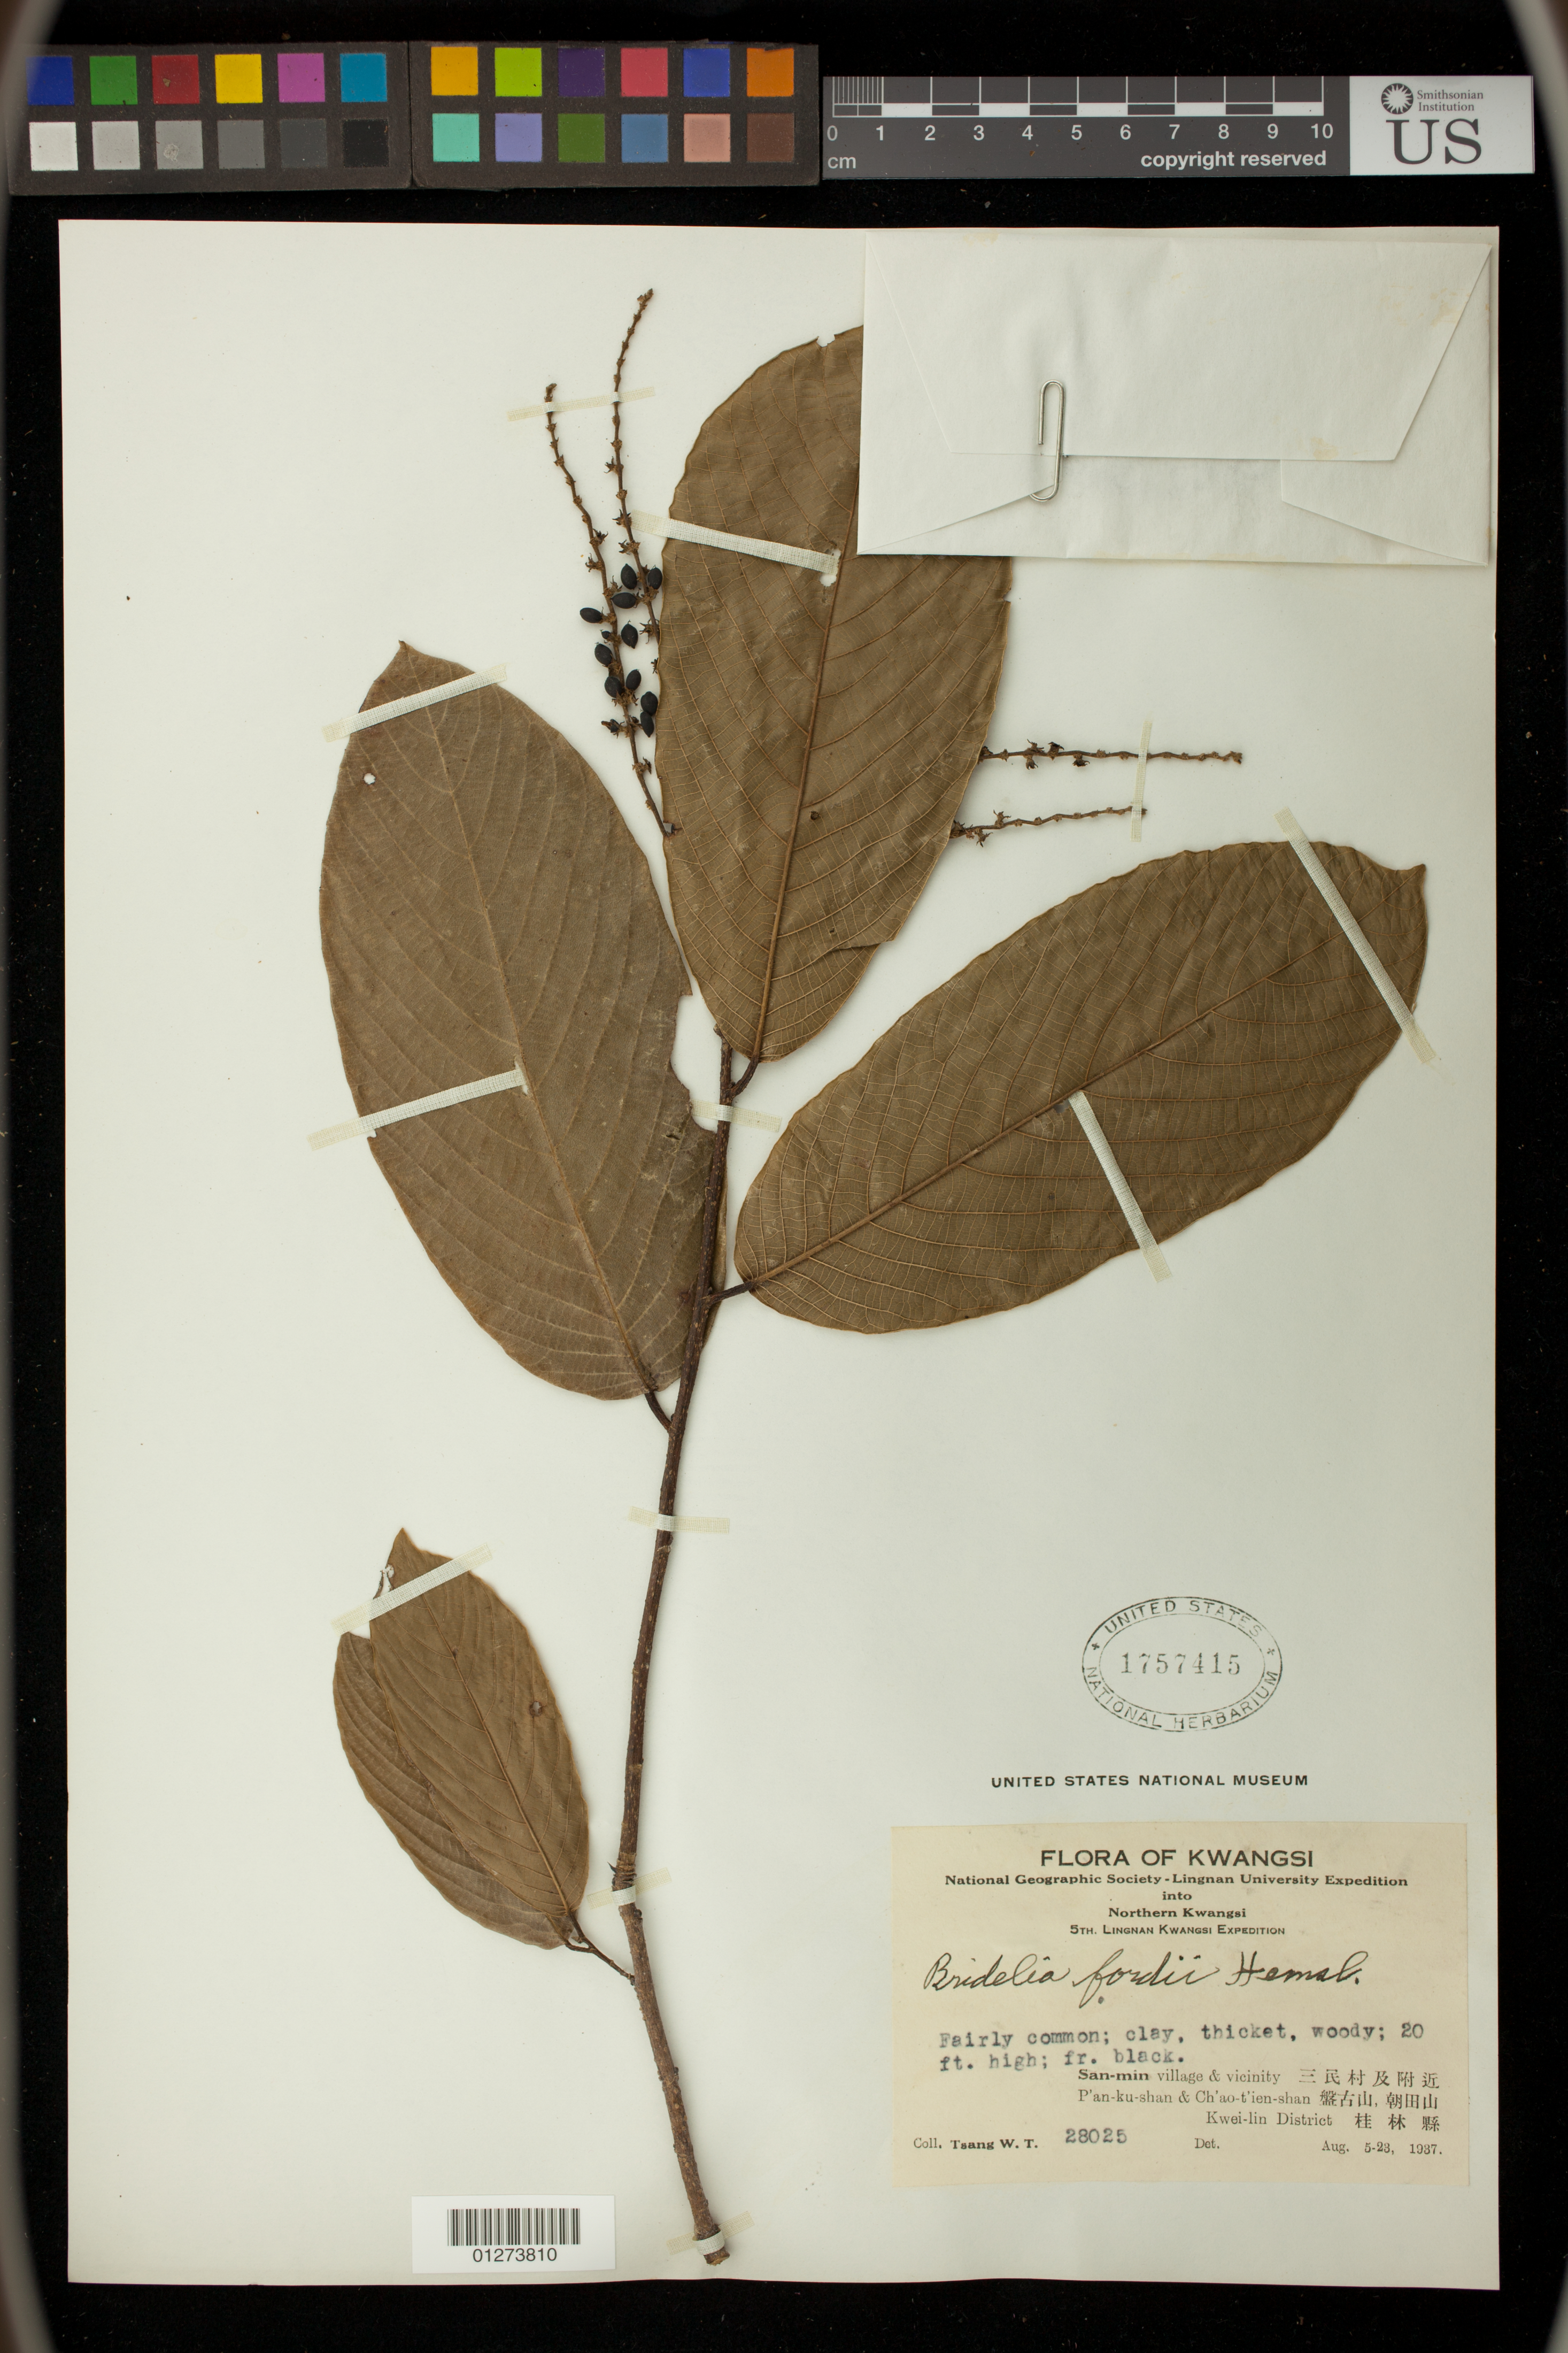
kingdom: Plantae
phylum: Tracheophyta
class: Magnoliopsida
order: Malpighiales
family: Phyllanthaceae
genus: Bridelia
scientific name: Bridelia retusa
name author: (L.) A. Juss.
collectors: W. T. Tsang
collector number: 28025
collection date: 1937-08-05/1937-08-23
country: China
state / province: Guangxi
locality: San-min village & vicinity, P'an-ku-shan & Ch'ao-t'ien-shan, Kwei-lin District, Northern Kwangsi, Lingnan Kwangsi Expedition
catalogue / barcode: US 1757415